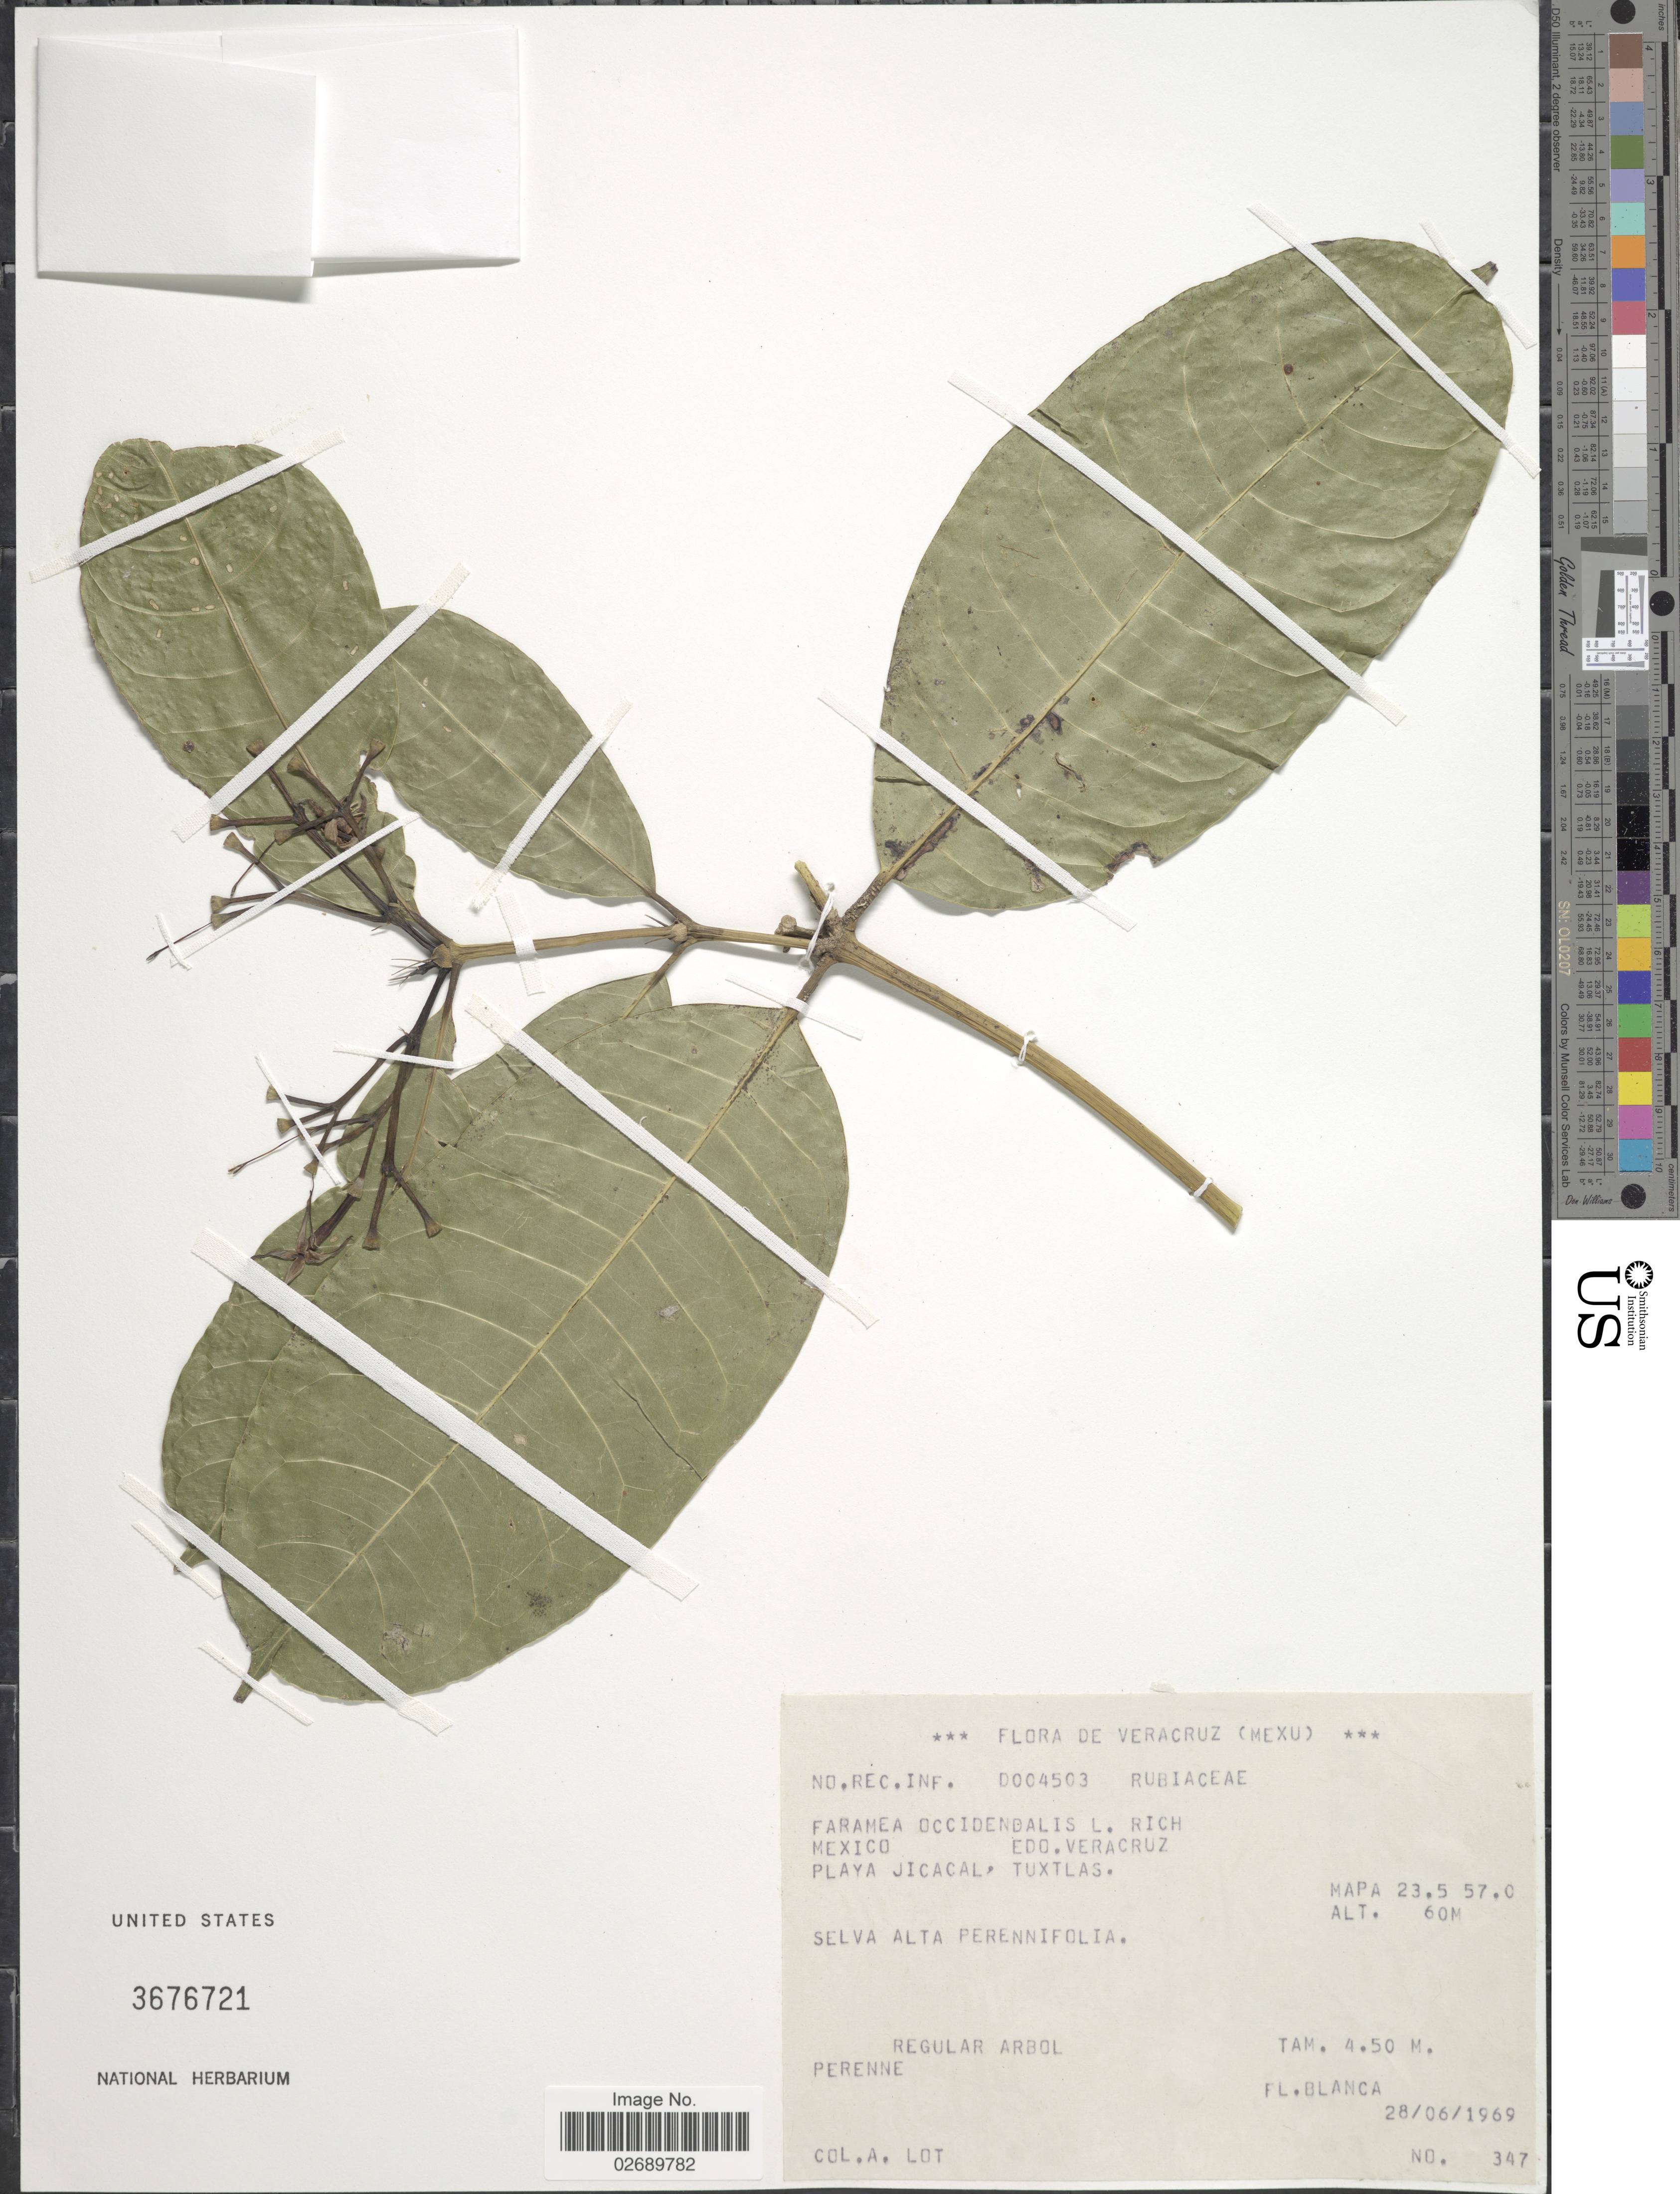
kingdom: Plantae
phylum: Tracheophyta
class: Magnoliopsida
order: Gentianales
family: Rubiaceae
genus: Faramea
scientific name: Faramea occidentalis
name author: (L.) A. Rich.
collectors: Lot, A.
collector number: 347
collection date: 1969-06-28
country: Mexico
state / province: Veracruz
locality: Edo. Veracruz. Playa Jicacal Tuxtlas. Mapa 23.5 57.0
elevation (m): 60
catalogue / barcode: US 3676721